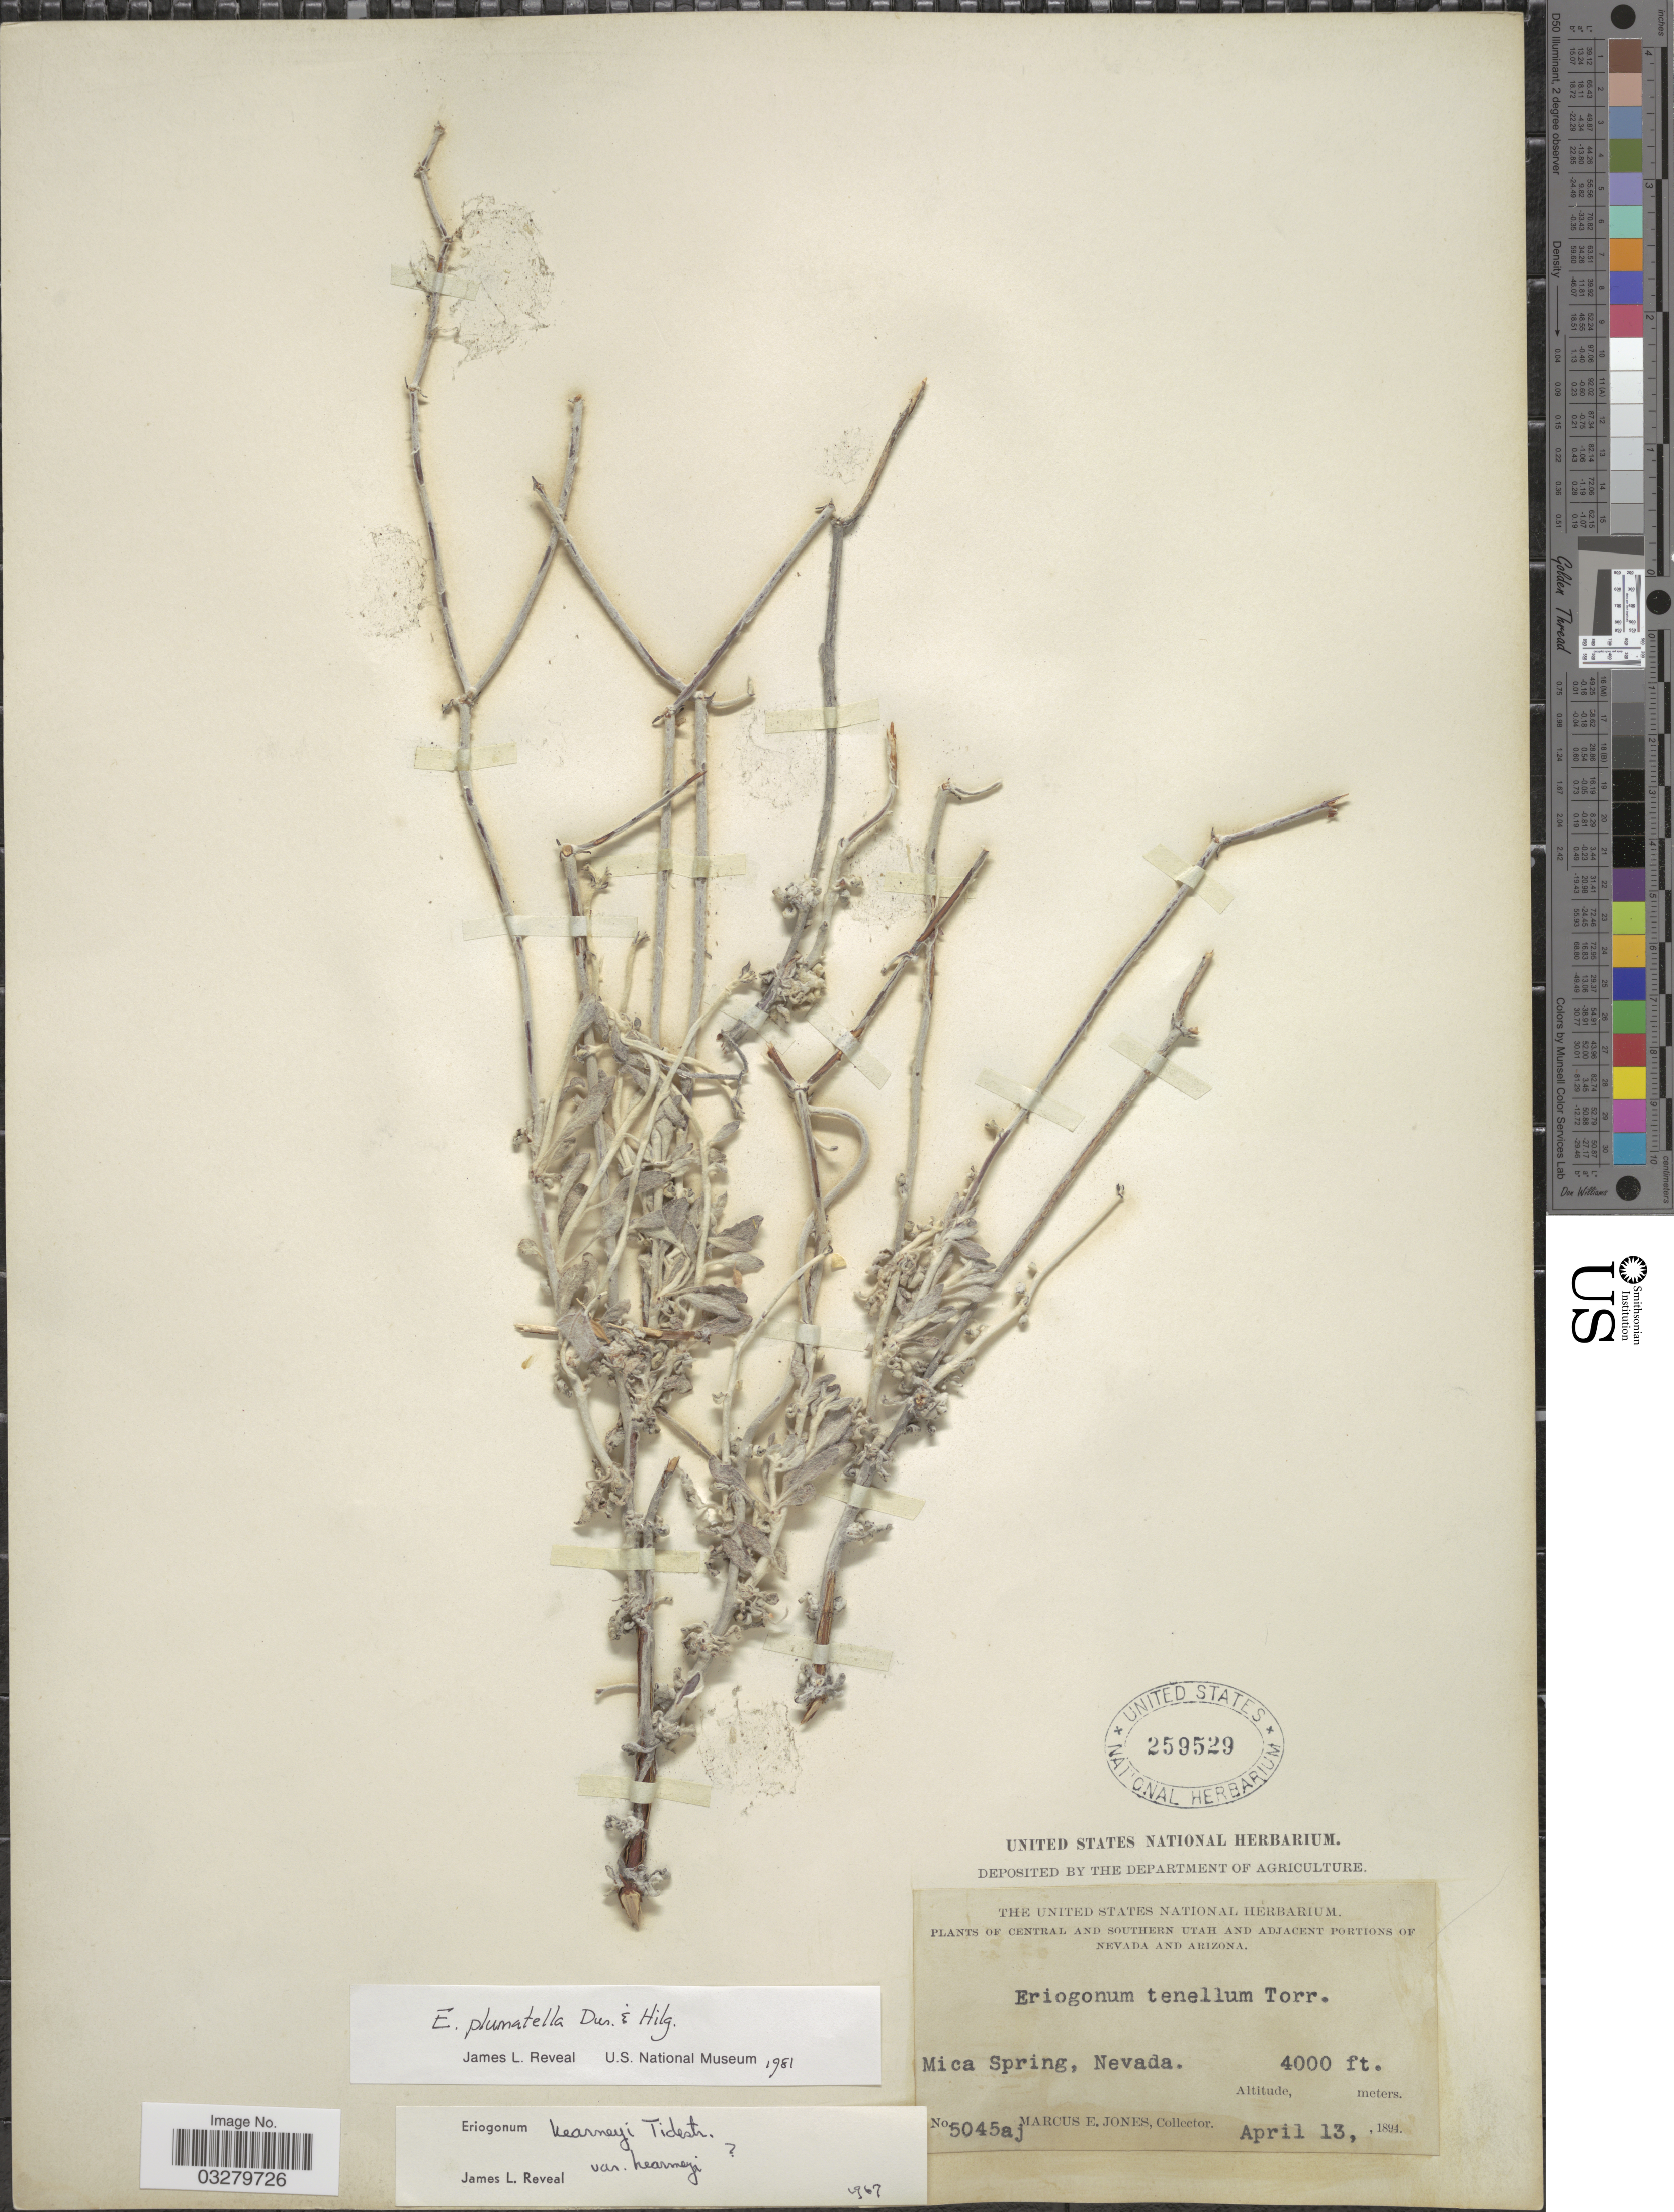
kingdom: Plantae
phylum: Tracheophyta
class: Magnoliopsida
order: Caryophyllales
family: Polygonaceae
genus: Eriogonum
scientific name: Eriogonum plumatella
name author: Durand & Hilg.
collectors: M. E. Jones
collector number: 5045aj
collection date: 1894-04-13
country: United States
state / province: Nevada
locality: Mica Spring.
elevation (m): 1219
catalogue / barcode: US 259529